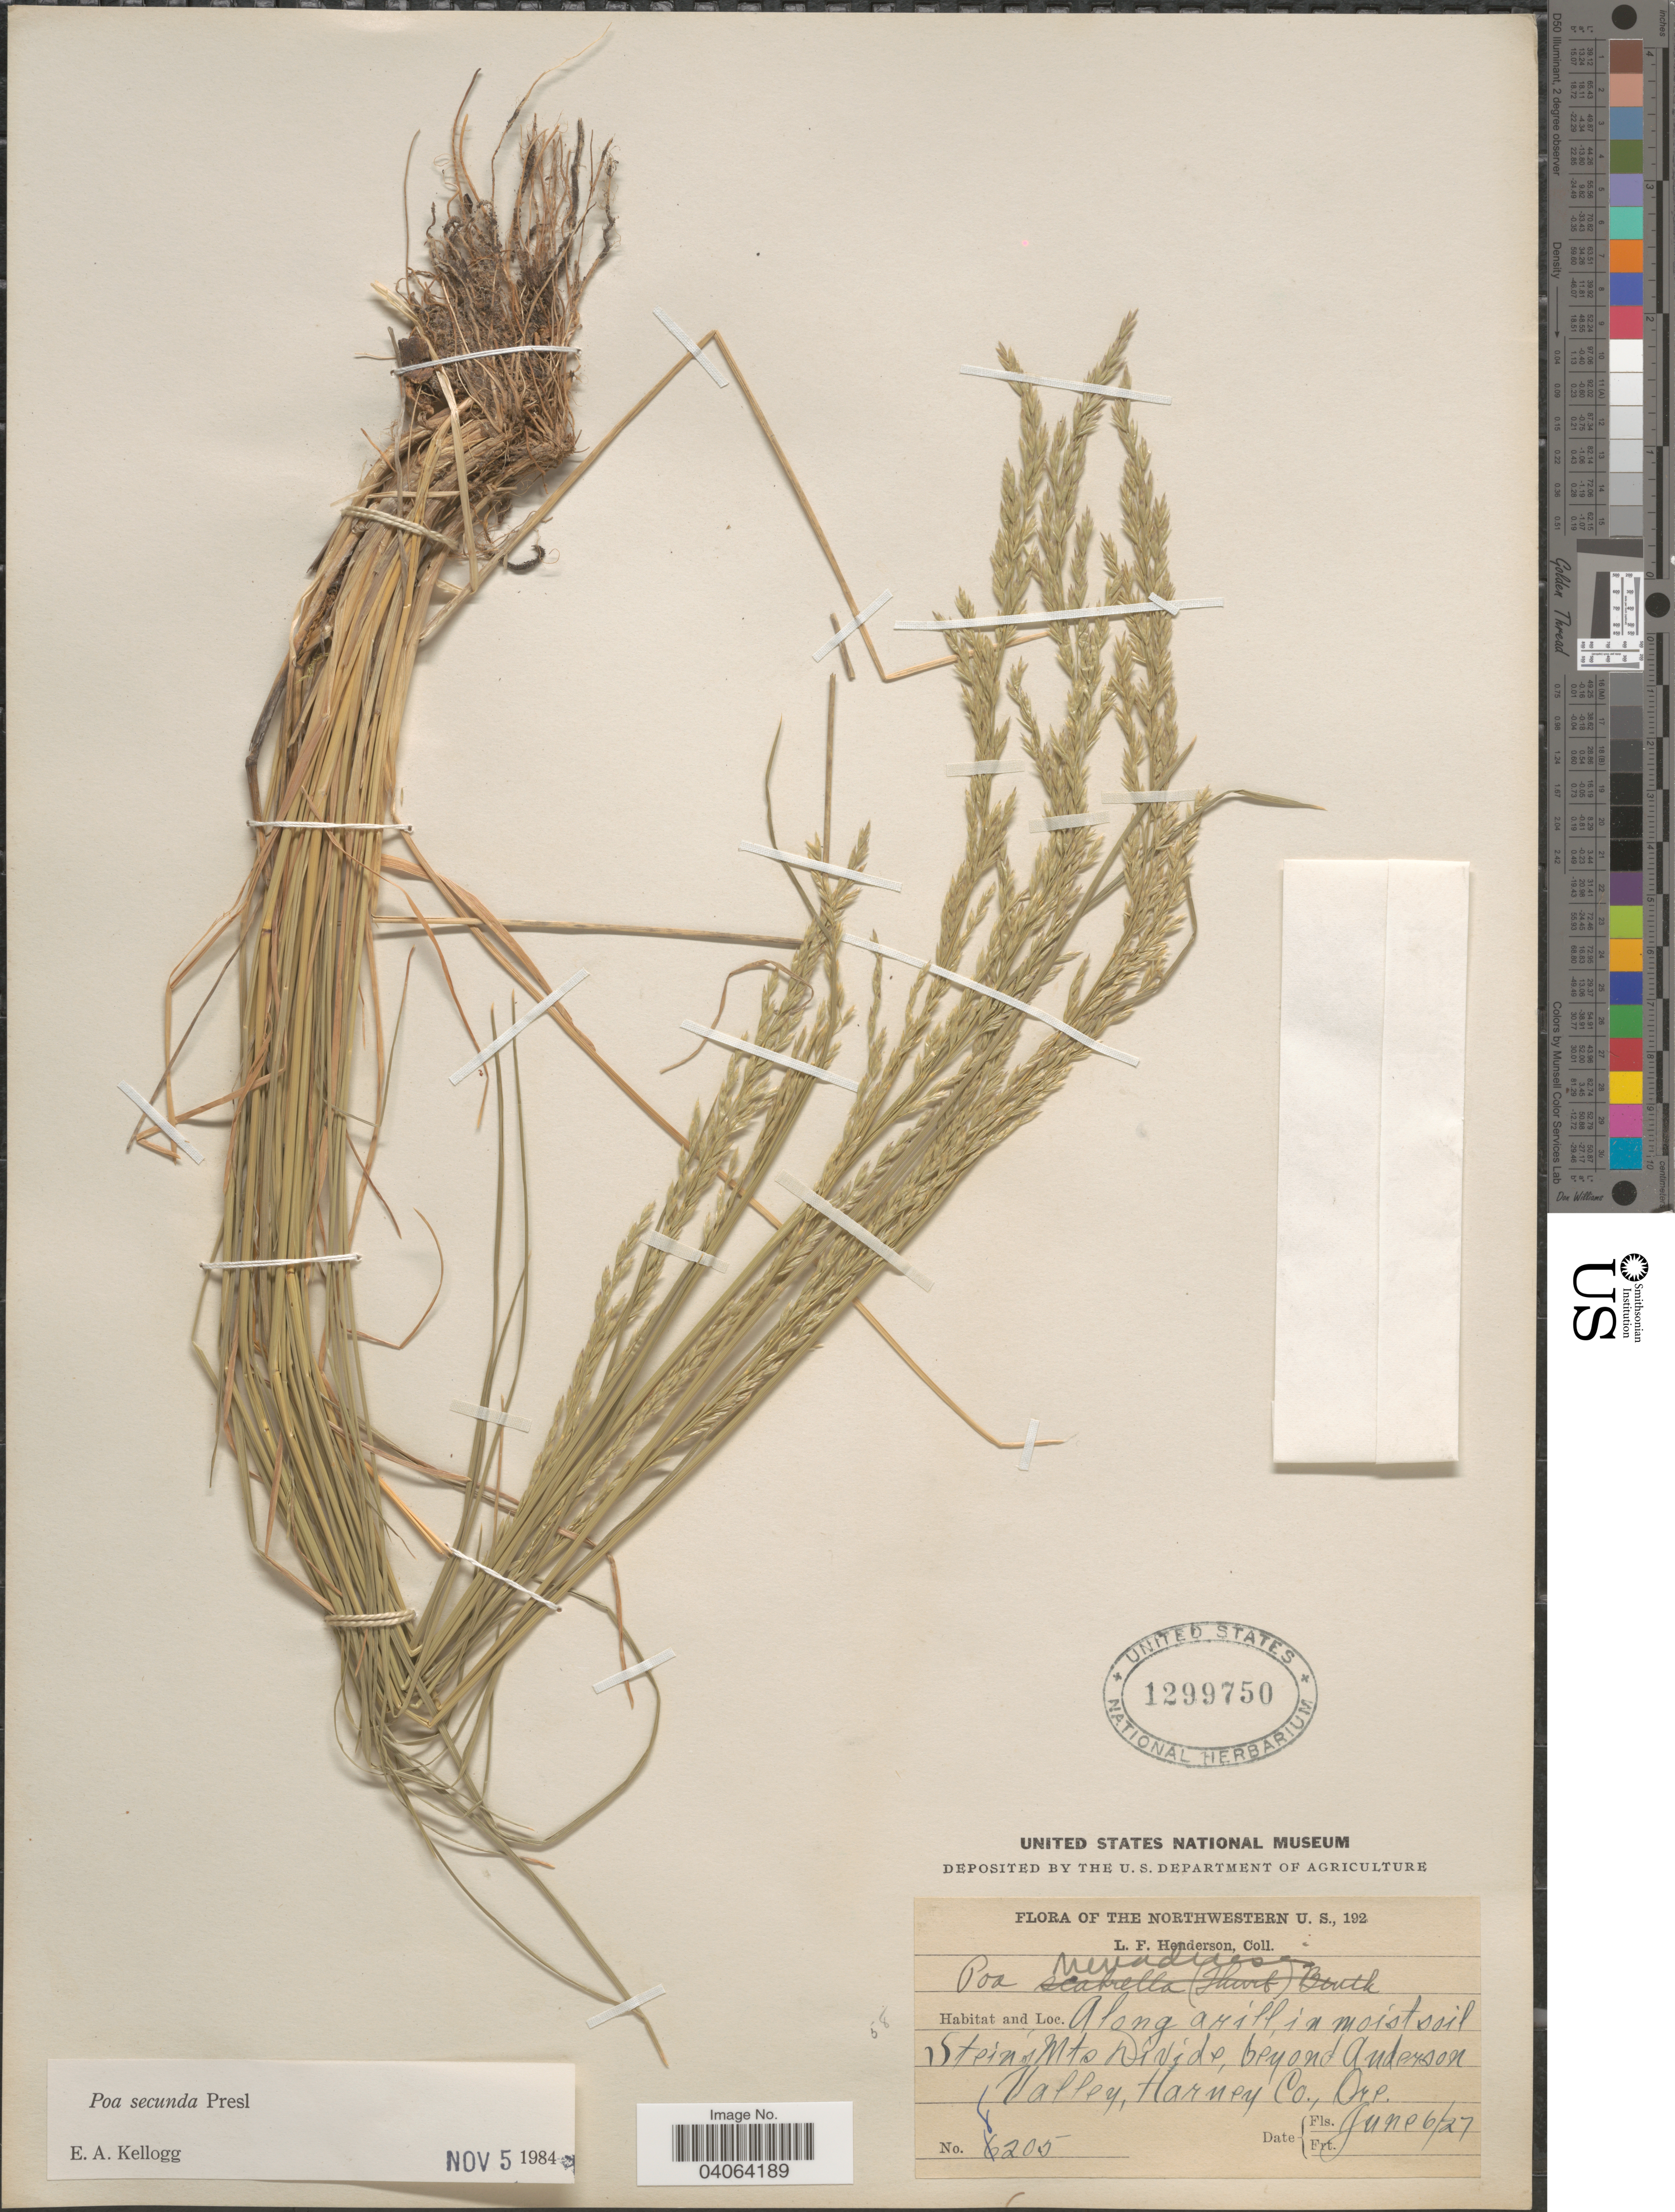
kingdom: Plantae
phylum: Tracheophyta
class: Liliopsida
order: Poales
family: Poaceae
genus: Poa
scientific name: Poa secunda subsp. juncifolia var. nevadensis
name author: (Vasey ex Scribn.) Soreng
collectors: L. Henderson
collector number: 8205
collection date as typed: Transcribed d/m/y: 6/6/27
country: United States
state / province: Oregon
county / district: Harney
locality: The Northwestern U. S. Steins Mts Divide, beyond Anderson Valley, Harney Co.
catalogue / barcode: US 1299750